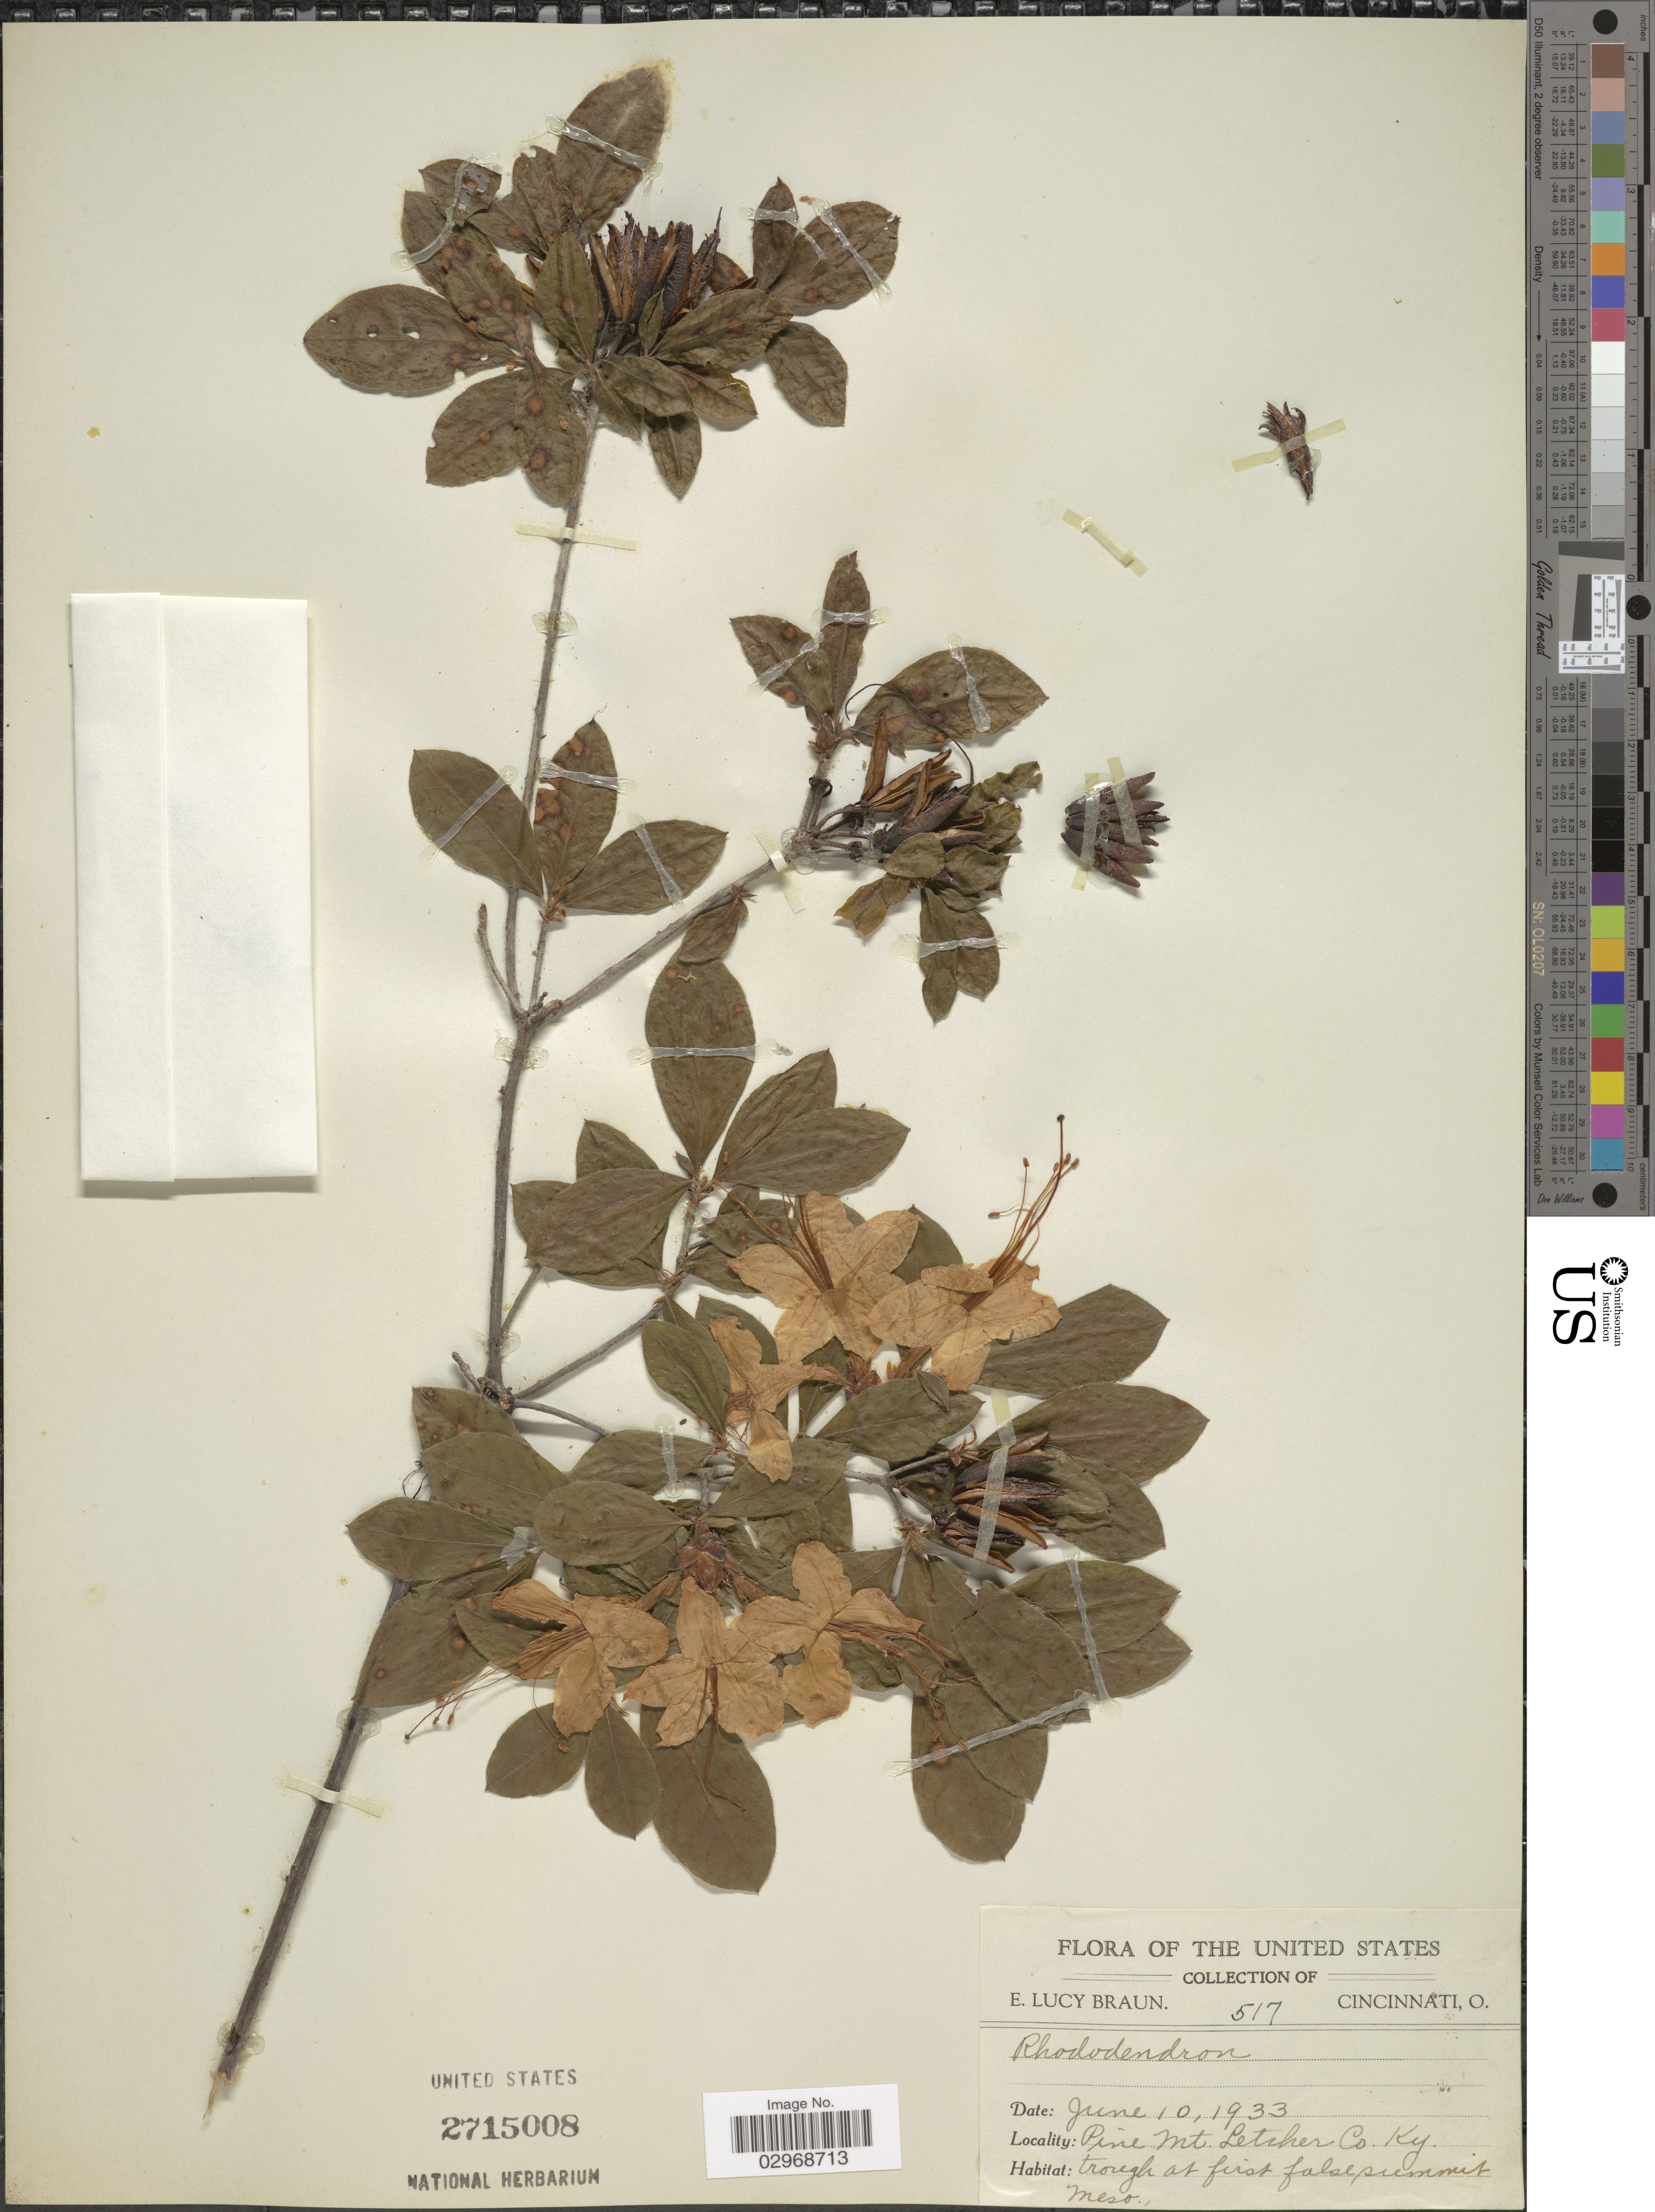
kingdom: Plantae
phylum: Tracheophyta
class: Magnoliopsida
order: Ericales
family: Ericaceae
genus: Rhododendron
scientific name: Rhododendron sp.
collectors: E. L. Braun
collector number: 517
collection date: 1933-06-10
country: United States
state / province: Kentucky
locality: Pine Mt., Letcher Co., Trough at first false summit Meso.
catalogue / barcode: US 2715008